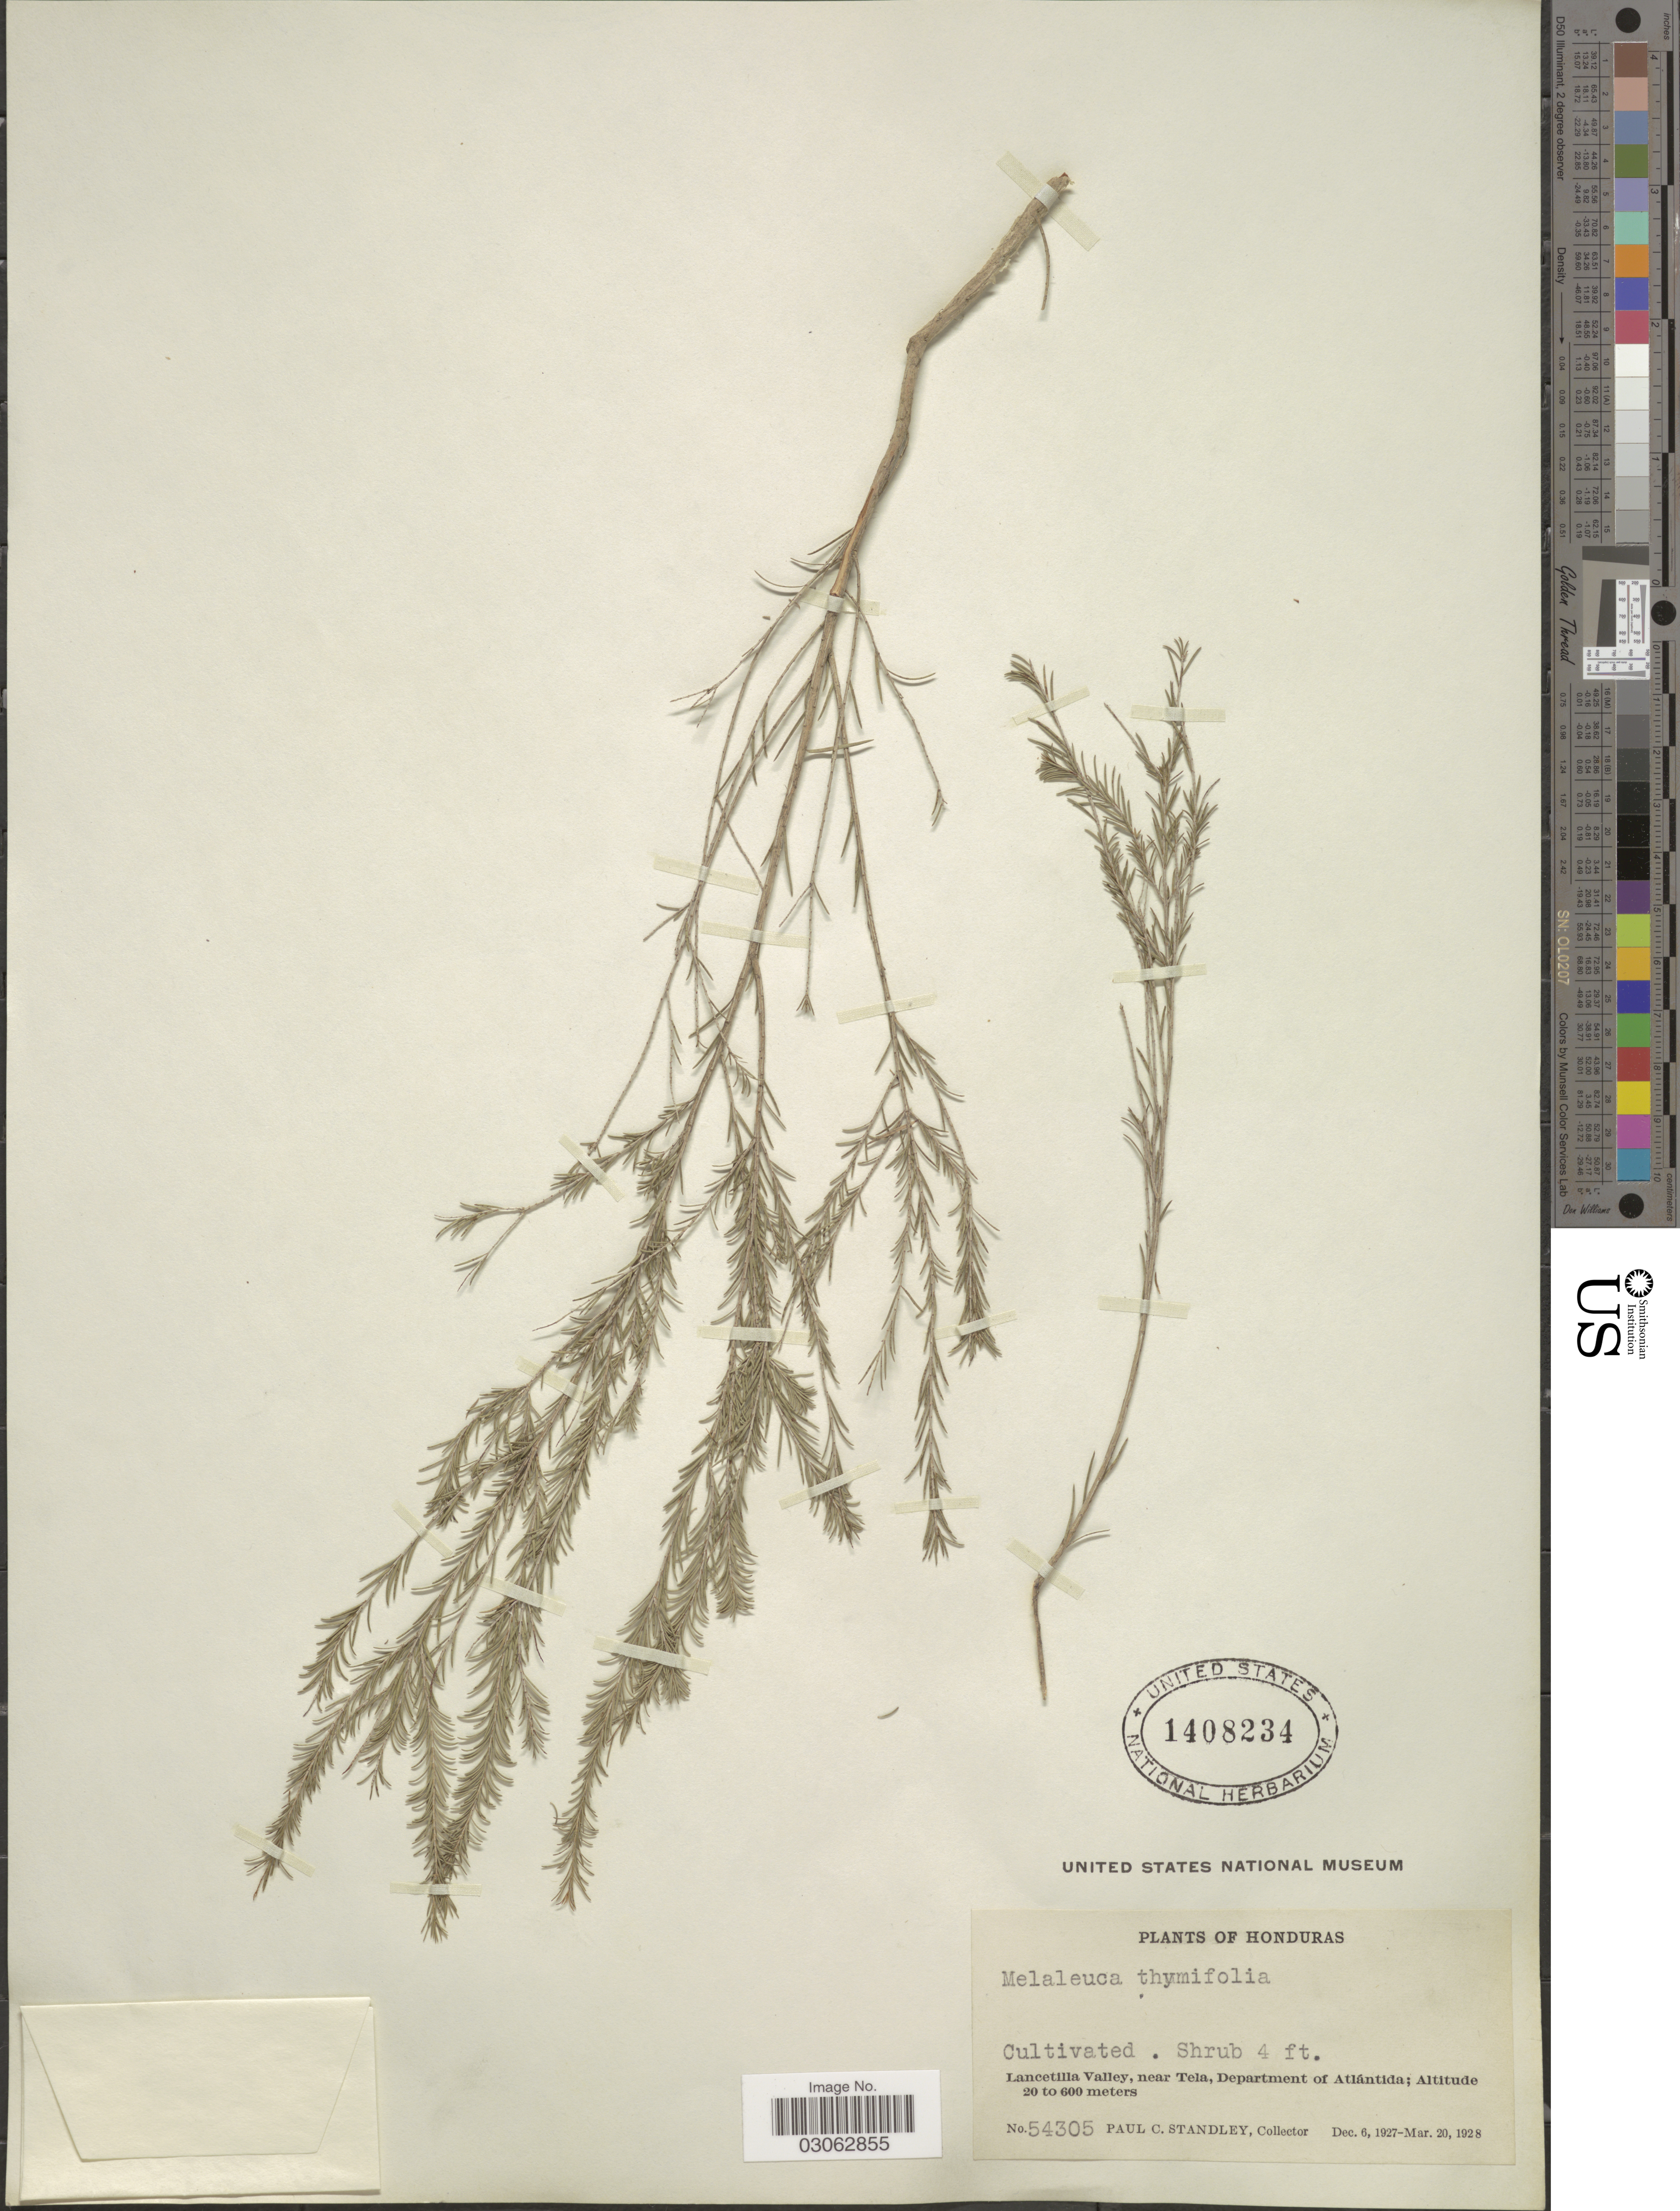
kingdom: Plantae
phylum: Tracheophyta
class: Magnoliopsida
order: Myrtales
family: Myrtaceae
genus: Melaleuca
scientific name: Melaleuca thymifolia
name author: L.S. Sm.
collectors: P. C. Standley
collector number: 54305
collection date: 1927-12-06/1928-03-20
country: Honduras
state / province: Atlántida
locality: Lancetilla Valley, near Tela Department of Atlántida.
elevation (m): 20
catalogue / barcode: US 1408234